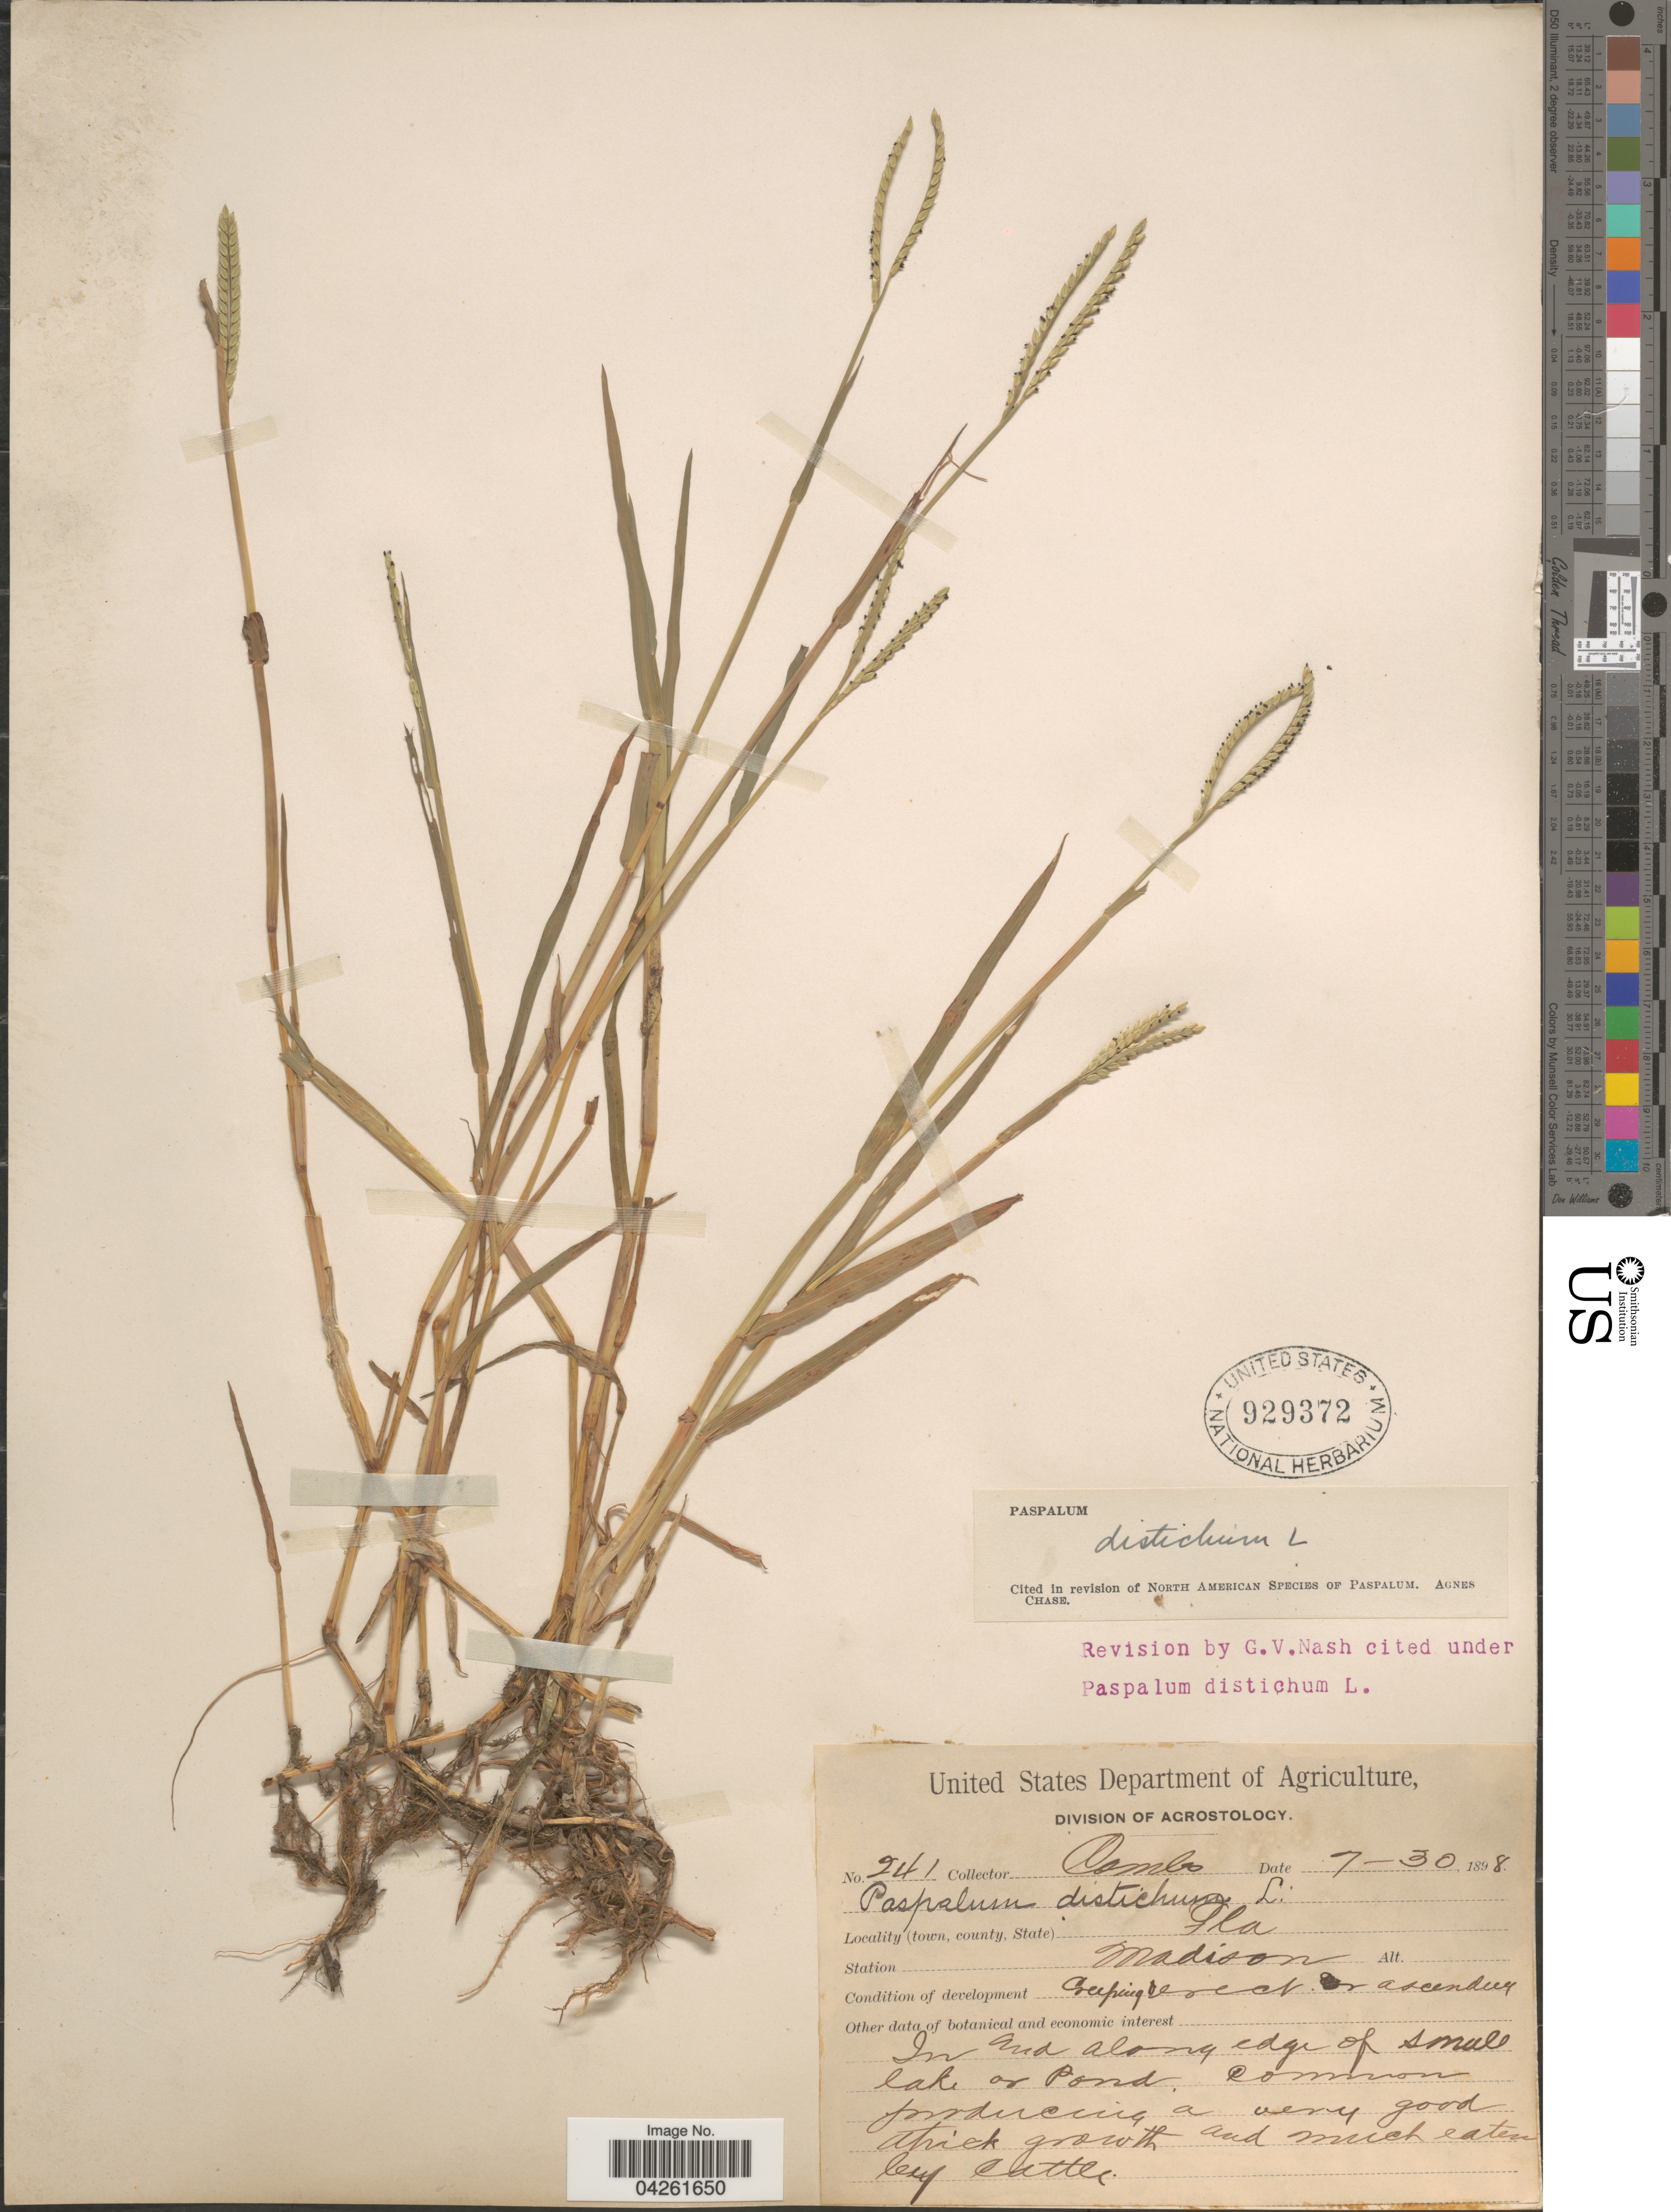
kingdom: Plantae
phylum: Tracheophyta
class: Liliopsida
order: Poales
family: Poaceae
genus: Paspalum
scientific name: Paspalum distichum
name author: L.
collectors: -. Combs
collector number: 241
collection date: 1898-07-30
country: United States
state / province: Florida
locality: Station Madison. In and along edge of small lake or Pond.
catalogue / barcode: US 929372